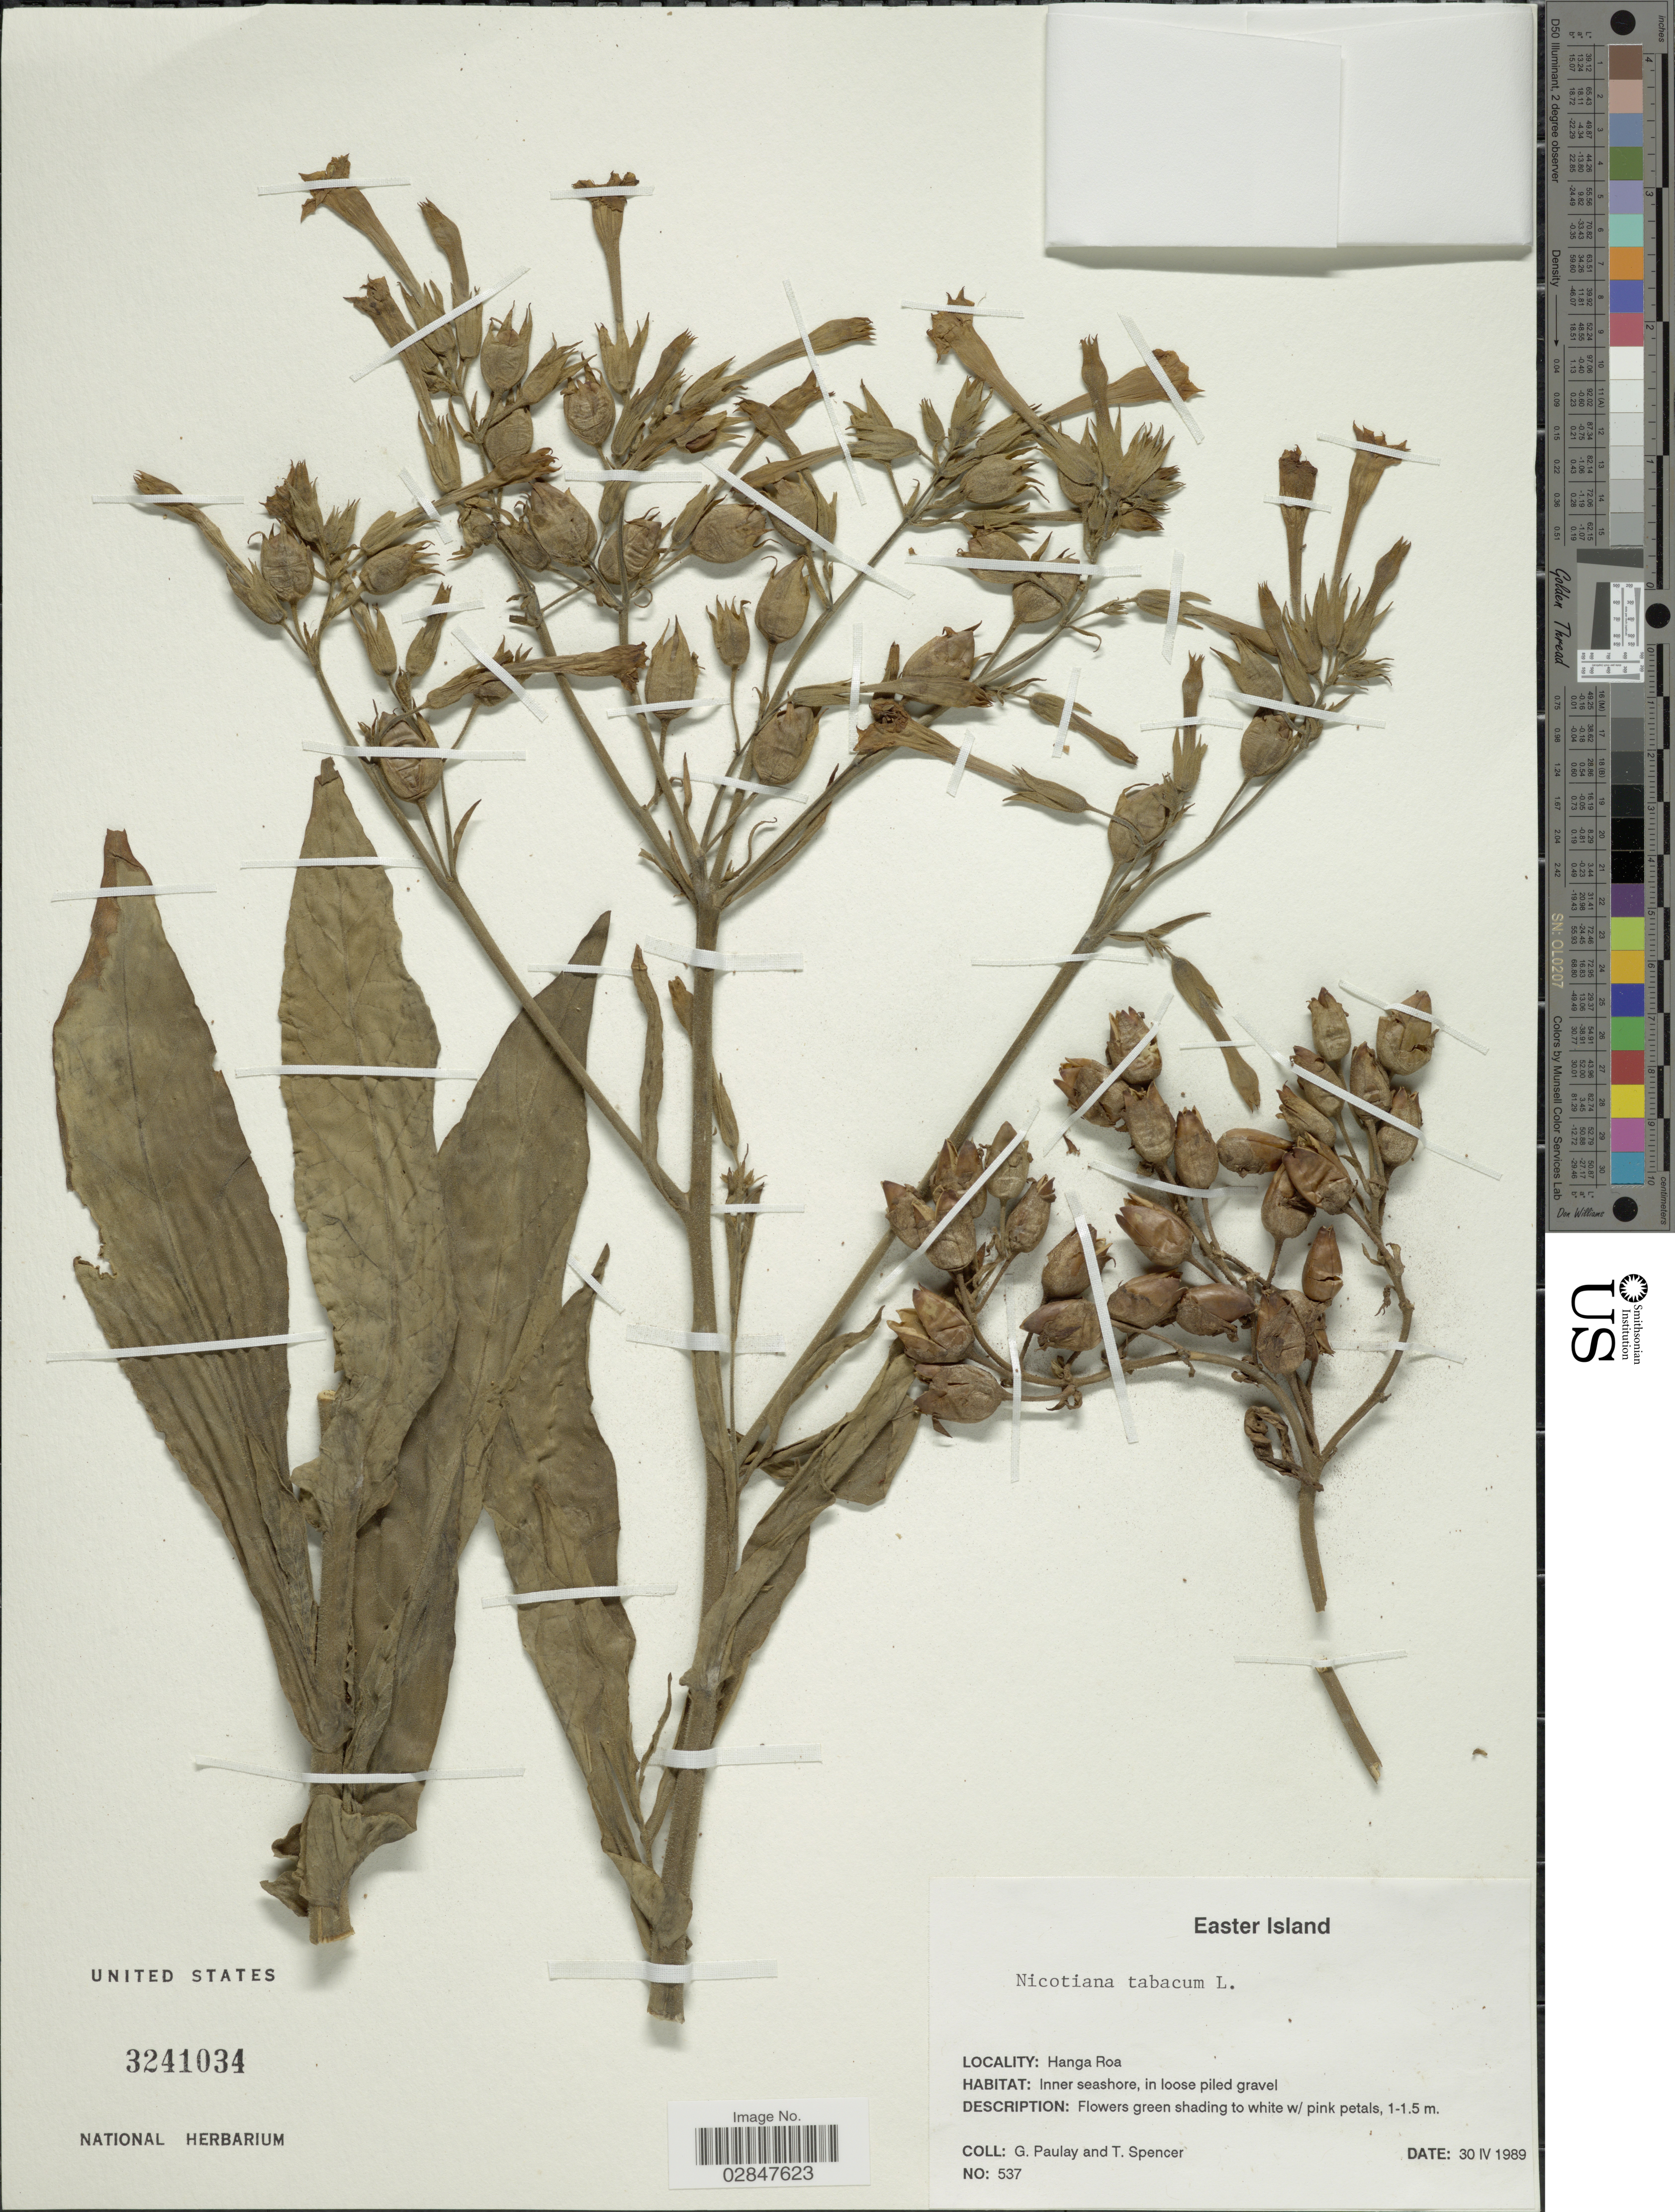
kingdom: Plantae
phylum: Tracheophyta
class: Magnoliopsida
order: Solanales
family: Solanaceae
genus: Nicotiana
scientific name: Nicotiana tabacum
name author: L.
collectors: G. Paulay & T. Spencer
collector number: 537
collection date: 1989-04-30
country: Chile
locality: Easter Island. Hanga Roa.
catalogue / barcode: US 3241034